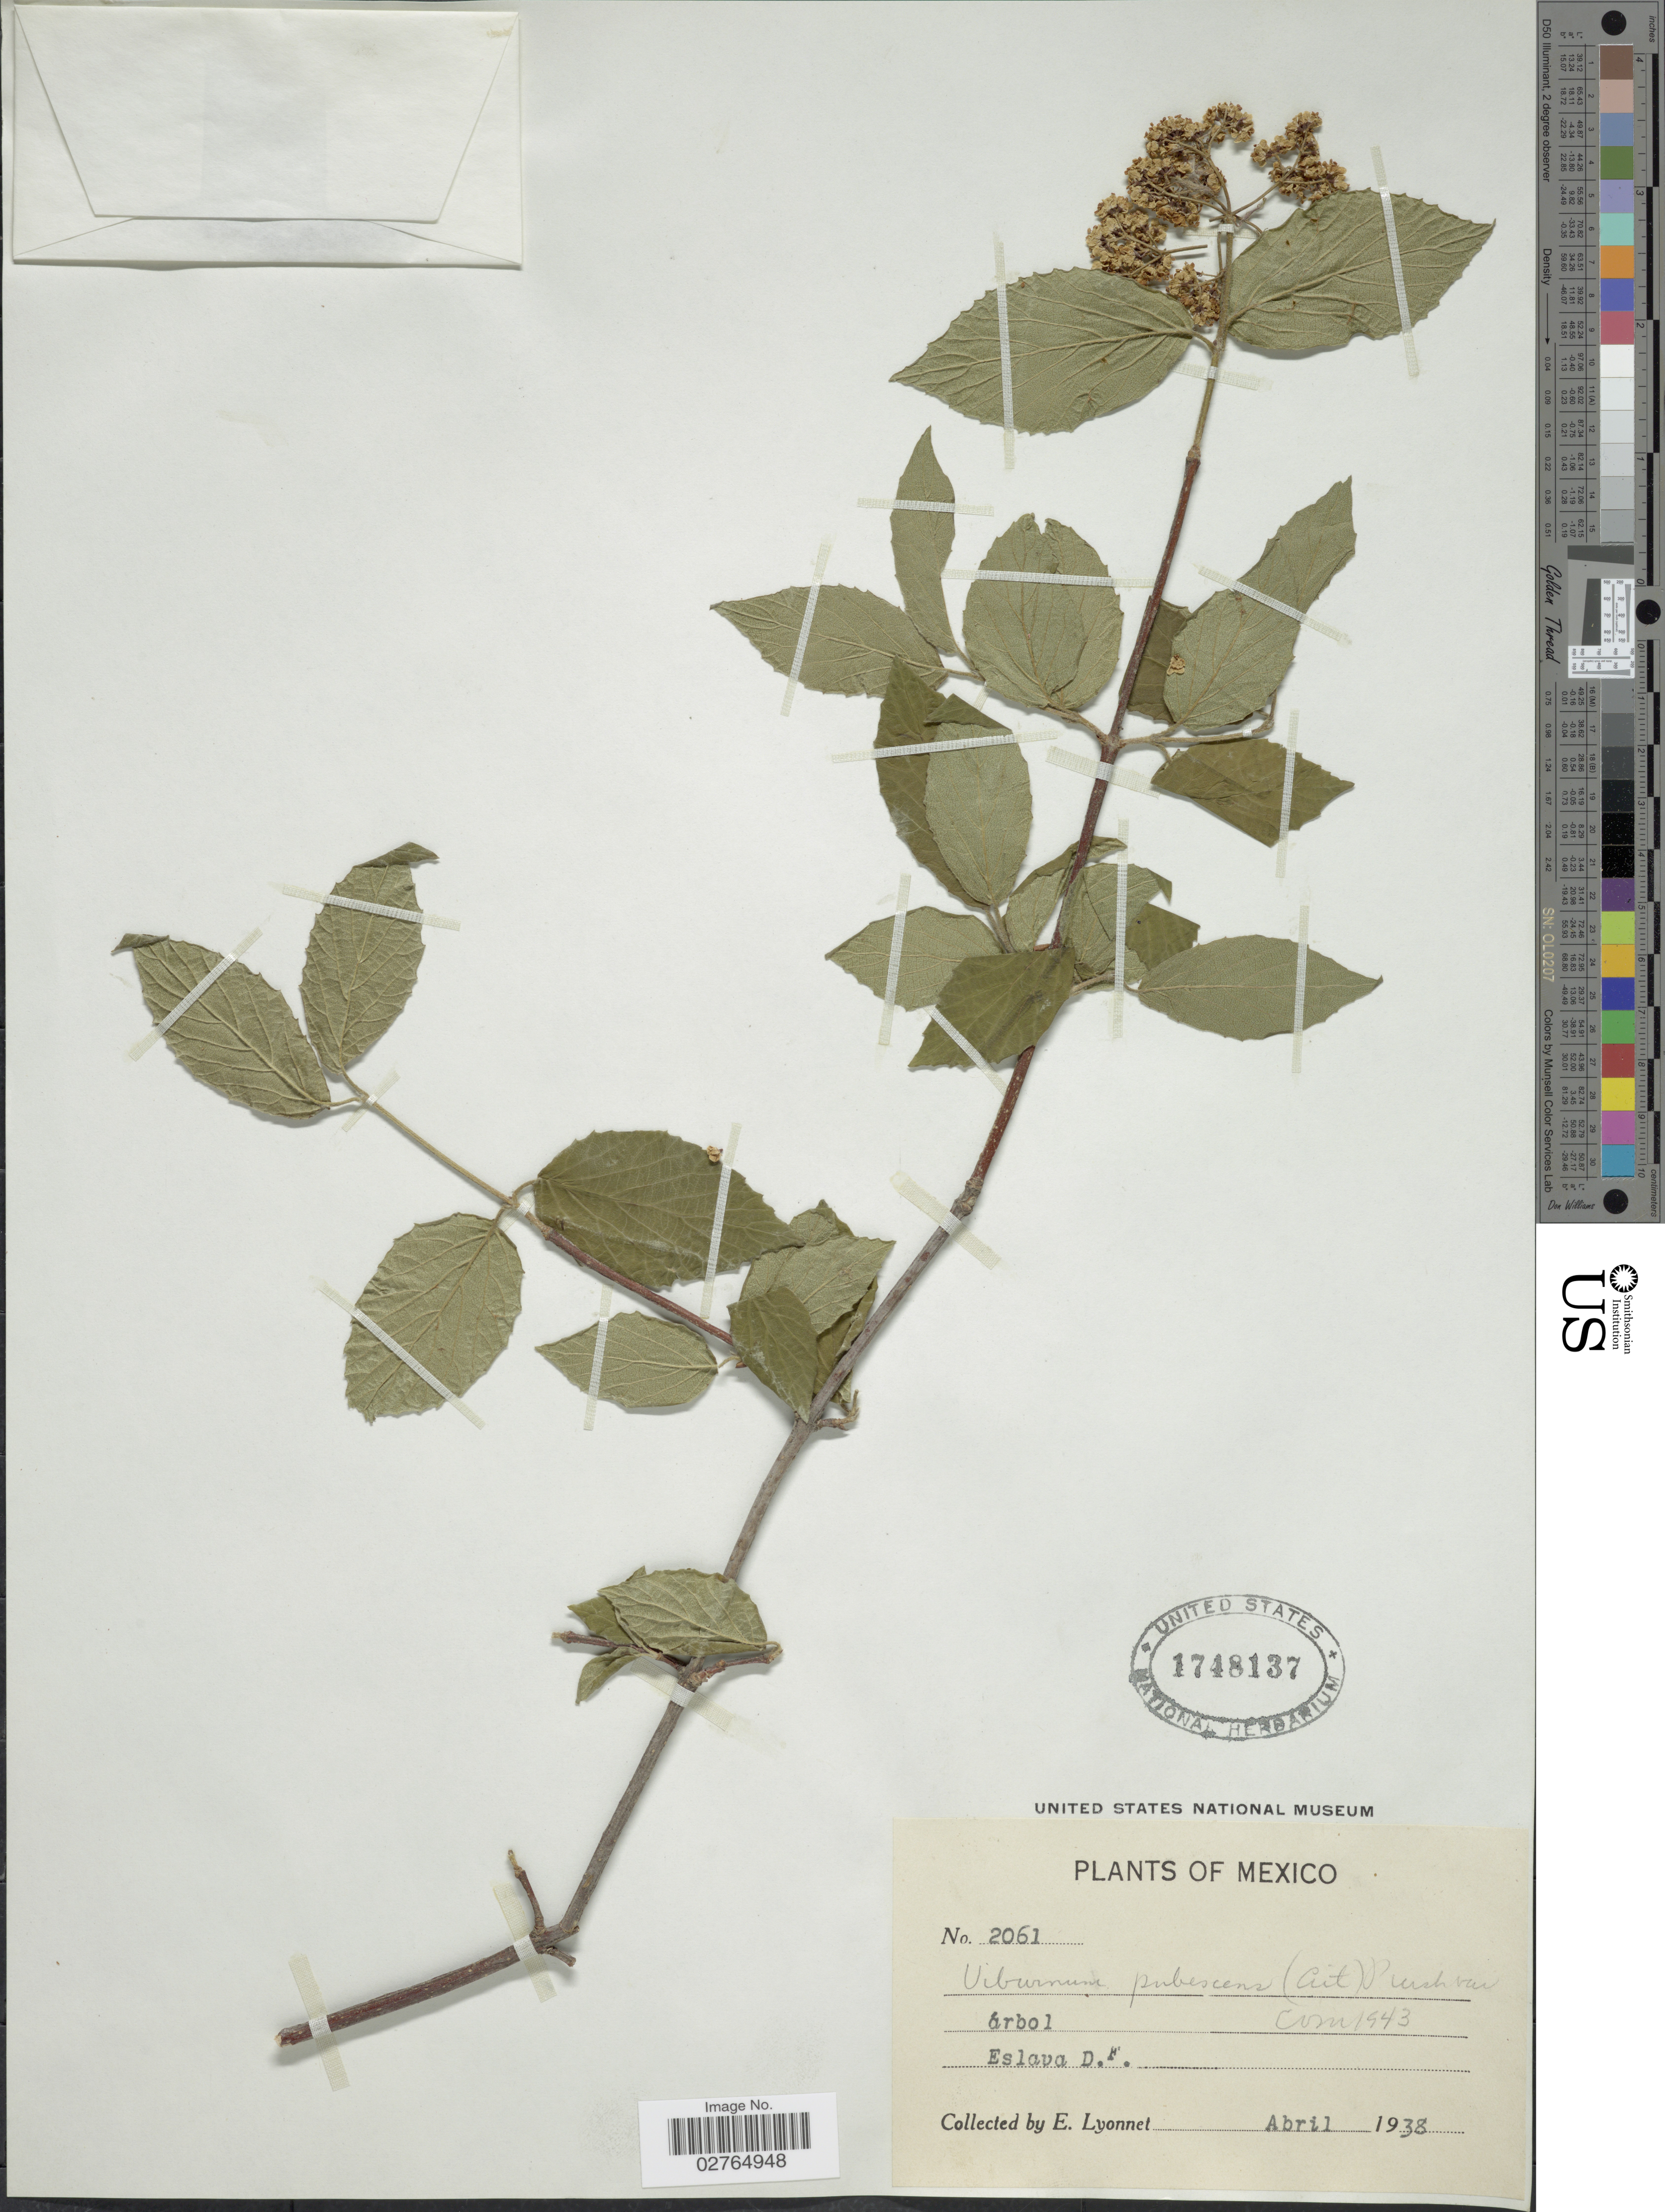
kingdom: Plantae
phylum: Tracheophyta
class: Magnoliopsida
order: Dipsacales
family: Viburnaceae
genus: Viburnum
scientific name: Viburnum pubescens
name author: (Aiton) Pursh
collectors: E. Lyonnet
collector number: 2061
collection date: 1938-04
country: Mexico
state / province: Distrito Federal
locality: Eslava.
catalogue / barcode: US 1748137